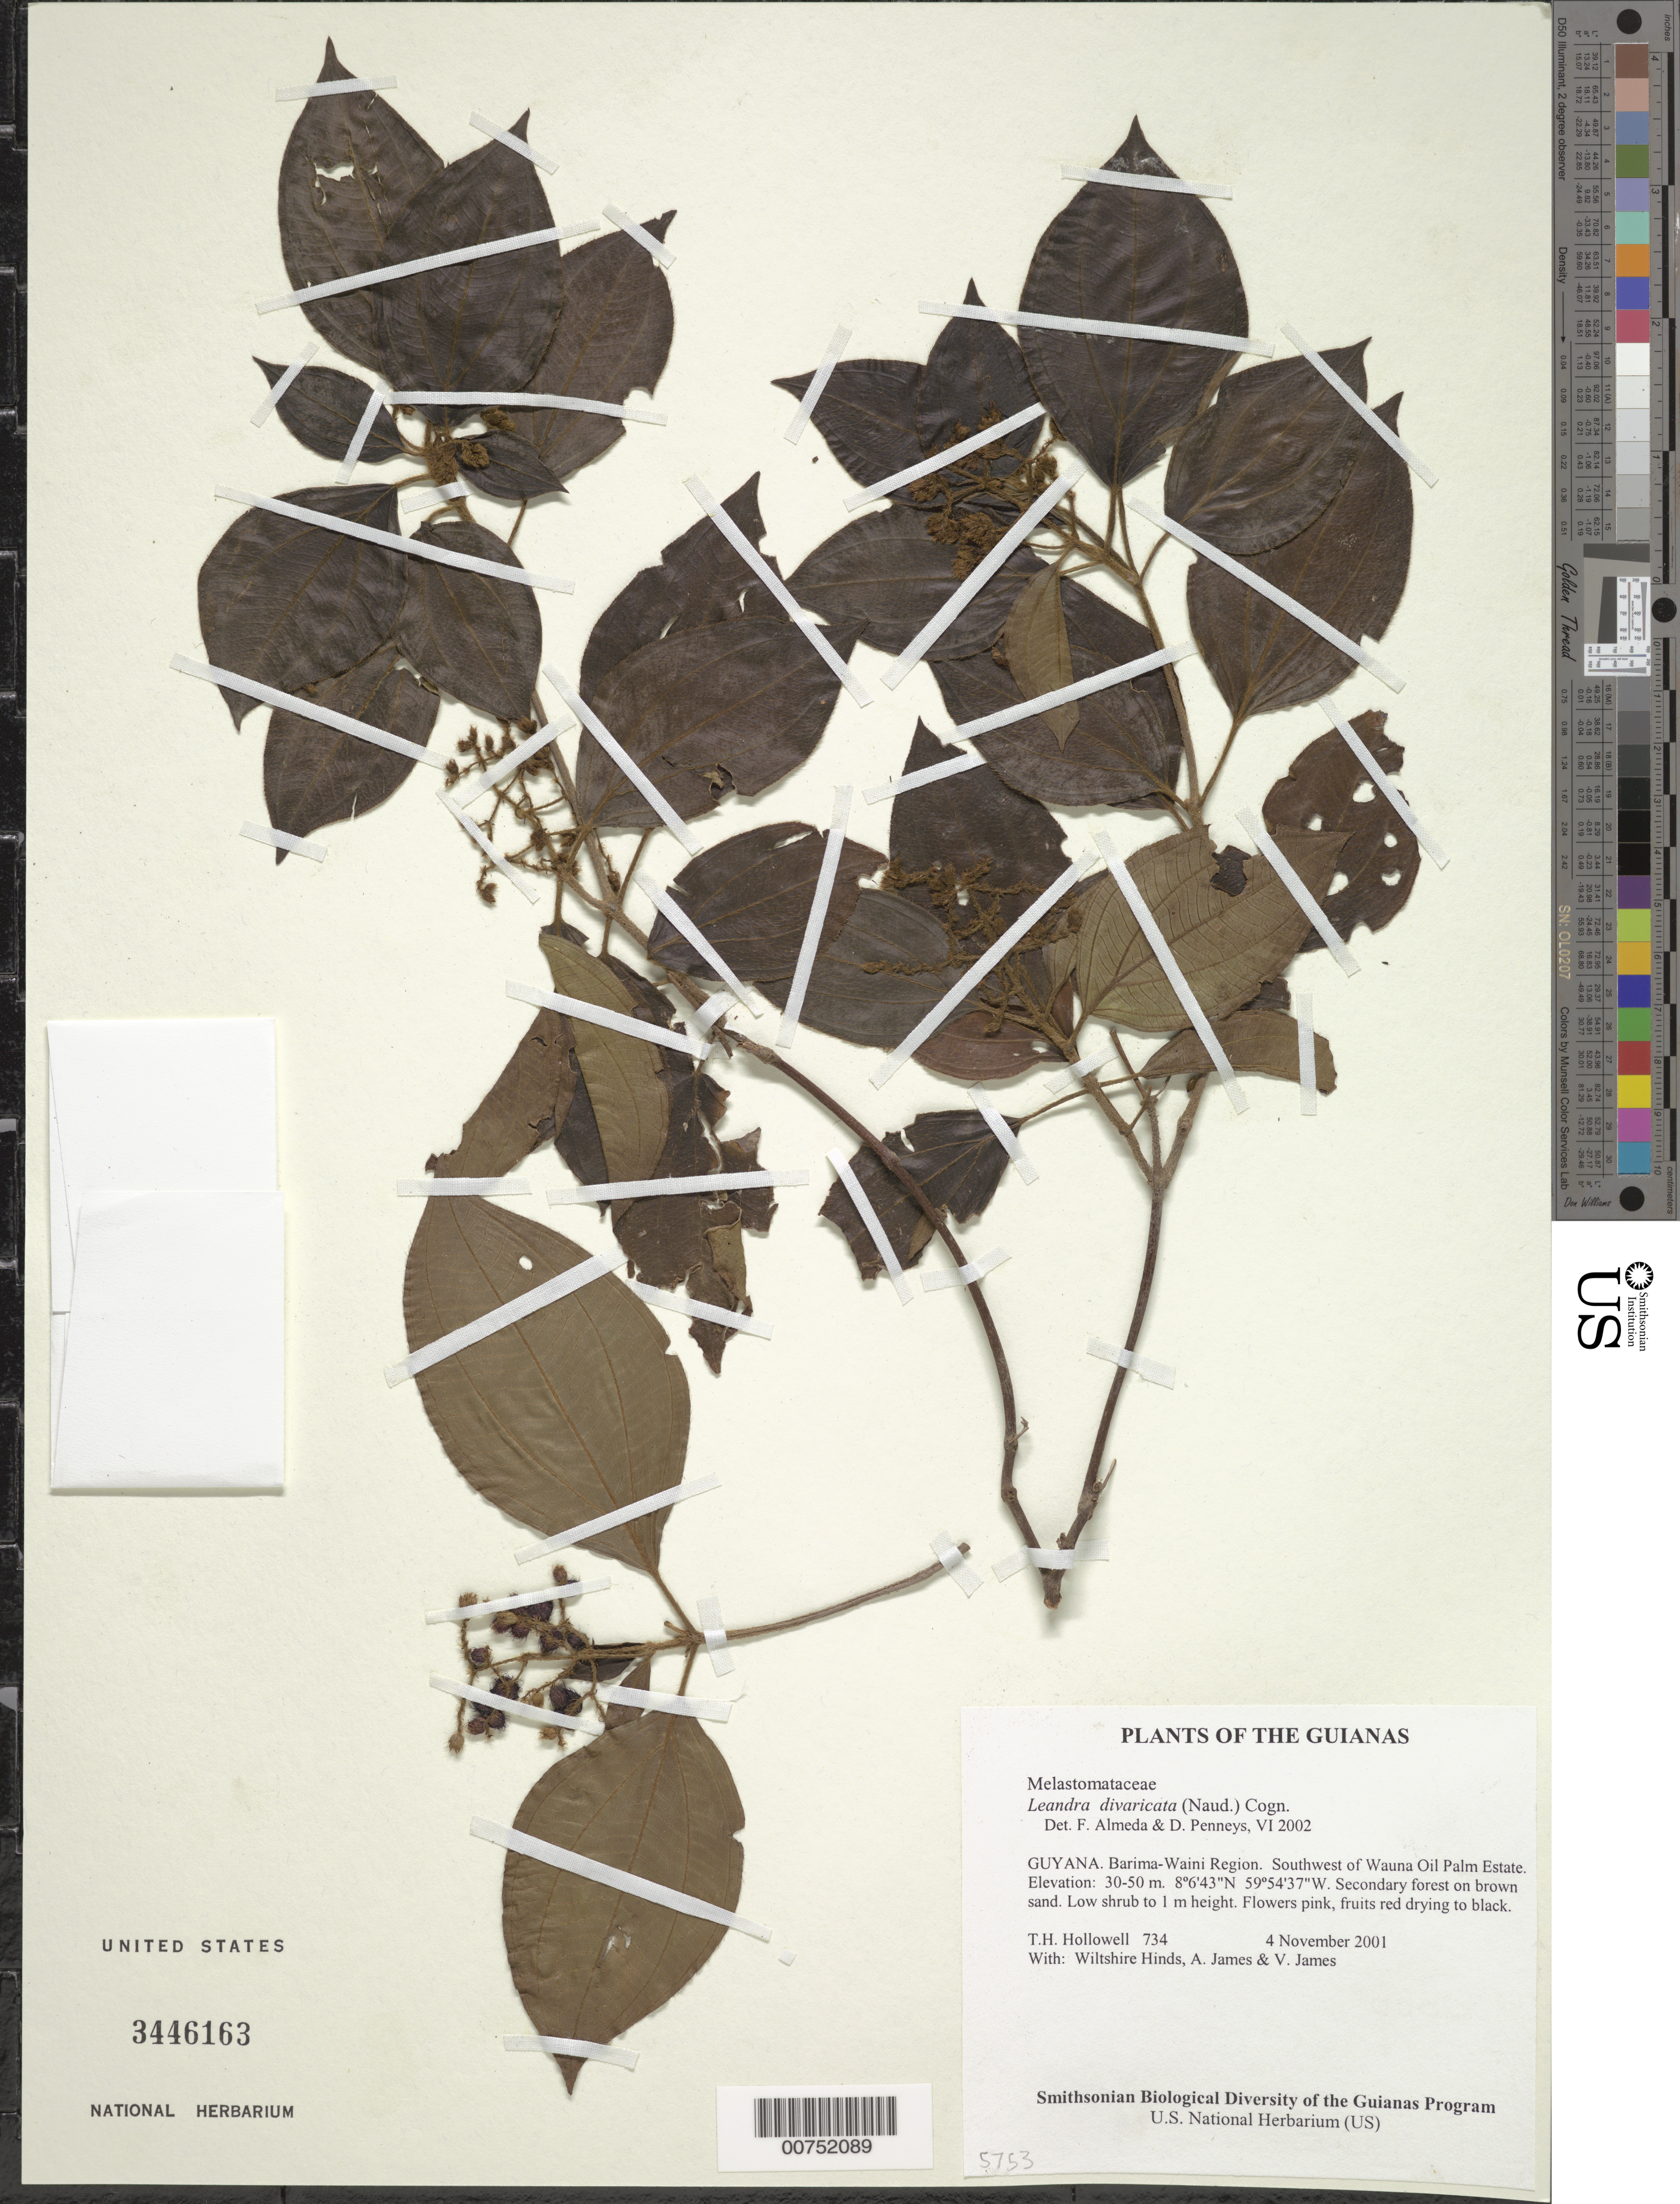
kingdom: Plantae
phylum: Tracheophyta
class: Magnoliopsida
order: Myrtales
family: Melastomataceae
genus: Leandra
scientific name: Leandra divaricata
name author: (Naudin) Cogn.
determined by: Almeda, F.; Penneys, D. S.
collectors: T. Hollowell, W. Hinds, A. James & V. James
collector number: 734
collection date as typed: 4 November 2001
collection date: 2001-11-04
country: Guyana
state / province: Barima-Waini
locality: Southwest of Wauna Oil Palm Estate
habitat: Secondary forest on brown sand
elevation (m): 30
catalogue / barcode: US 3446163